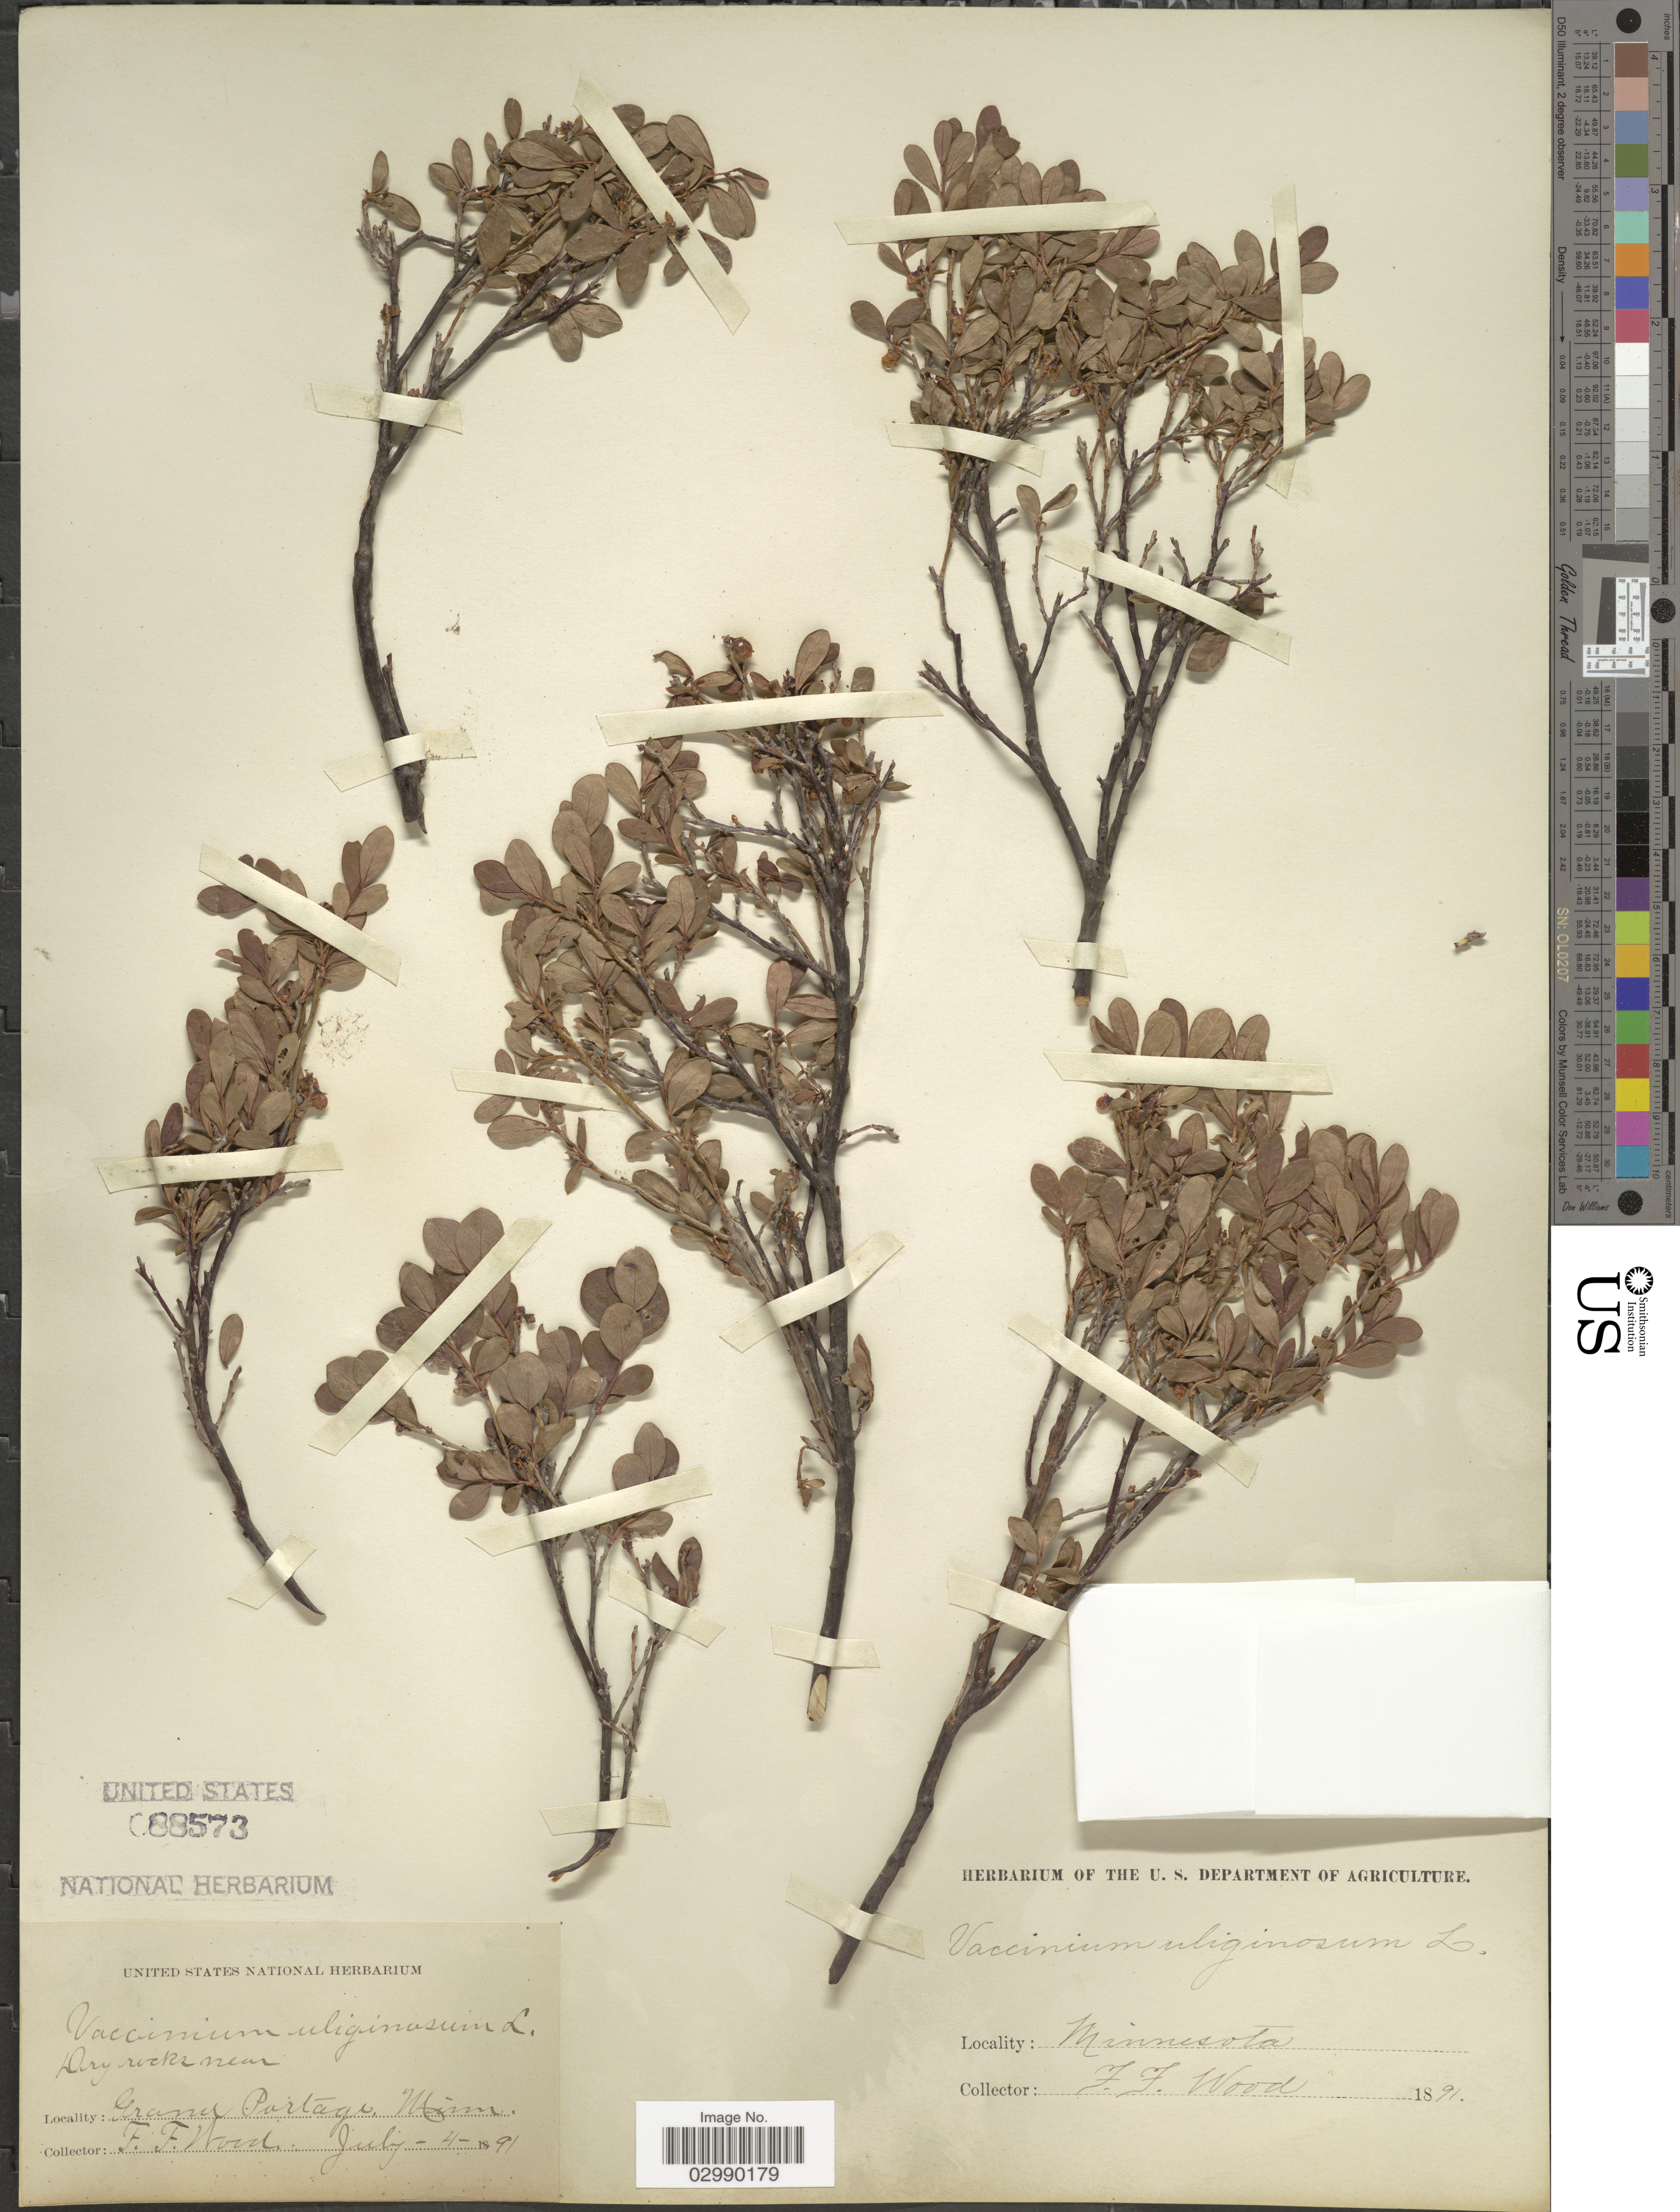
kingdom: Plantae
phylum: Tracheophyta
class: Magnoliopsida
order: Ericales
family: Ericaceae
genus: Vaccinium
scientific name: Vaccinium uliginosum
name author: L.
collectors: F. Wood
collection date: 1891-07-04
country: United States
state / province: Minnesota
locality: Grand Portage.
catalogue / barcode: US 88573